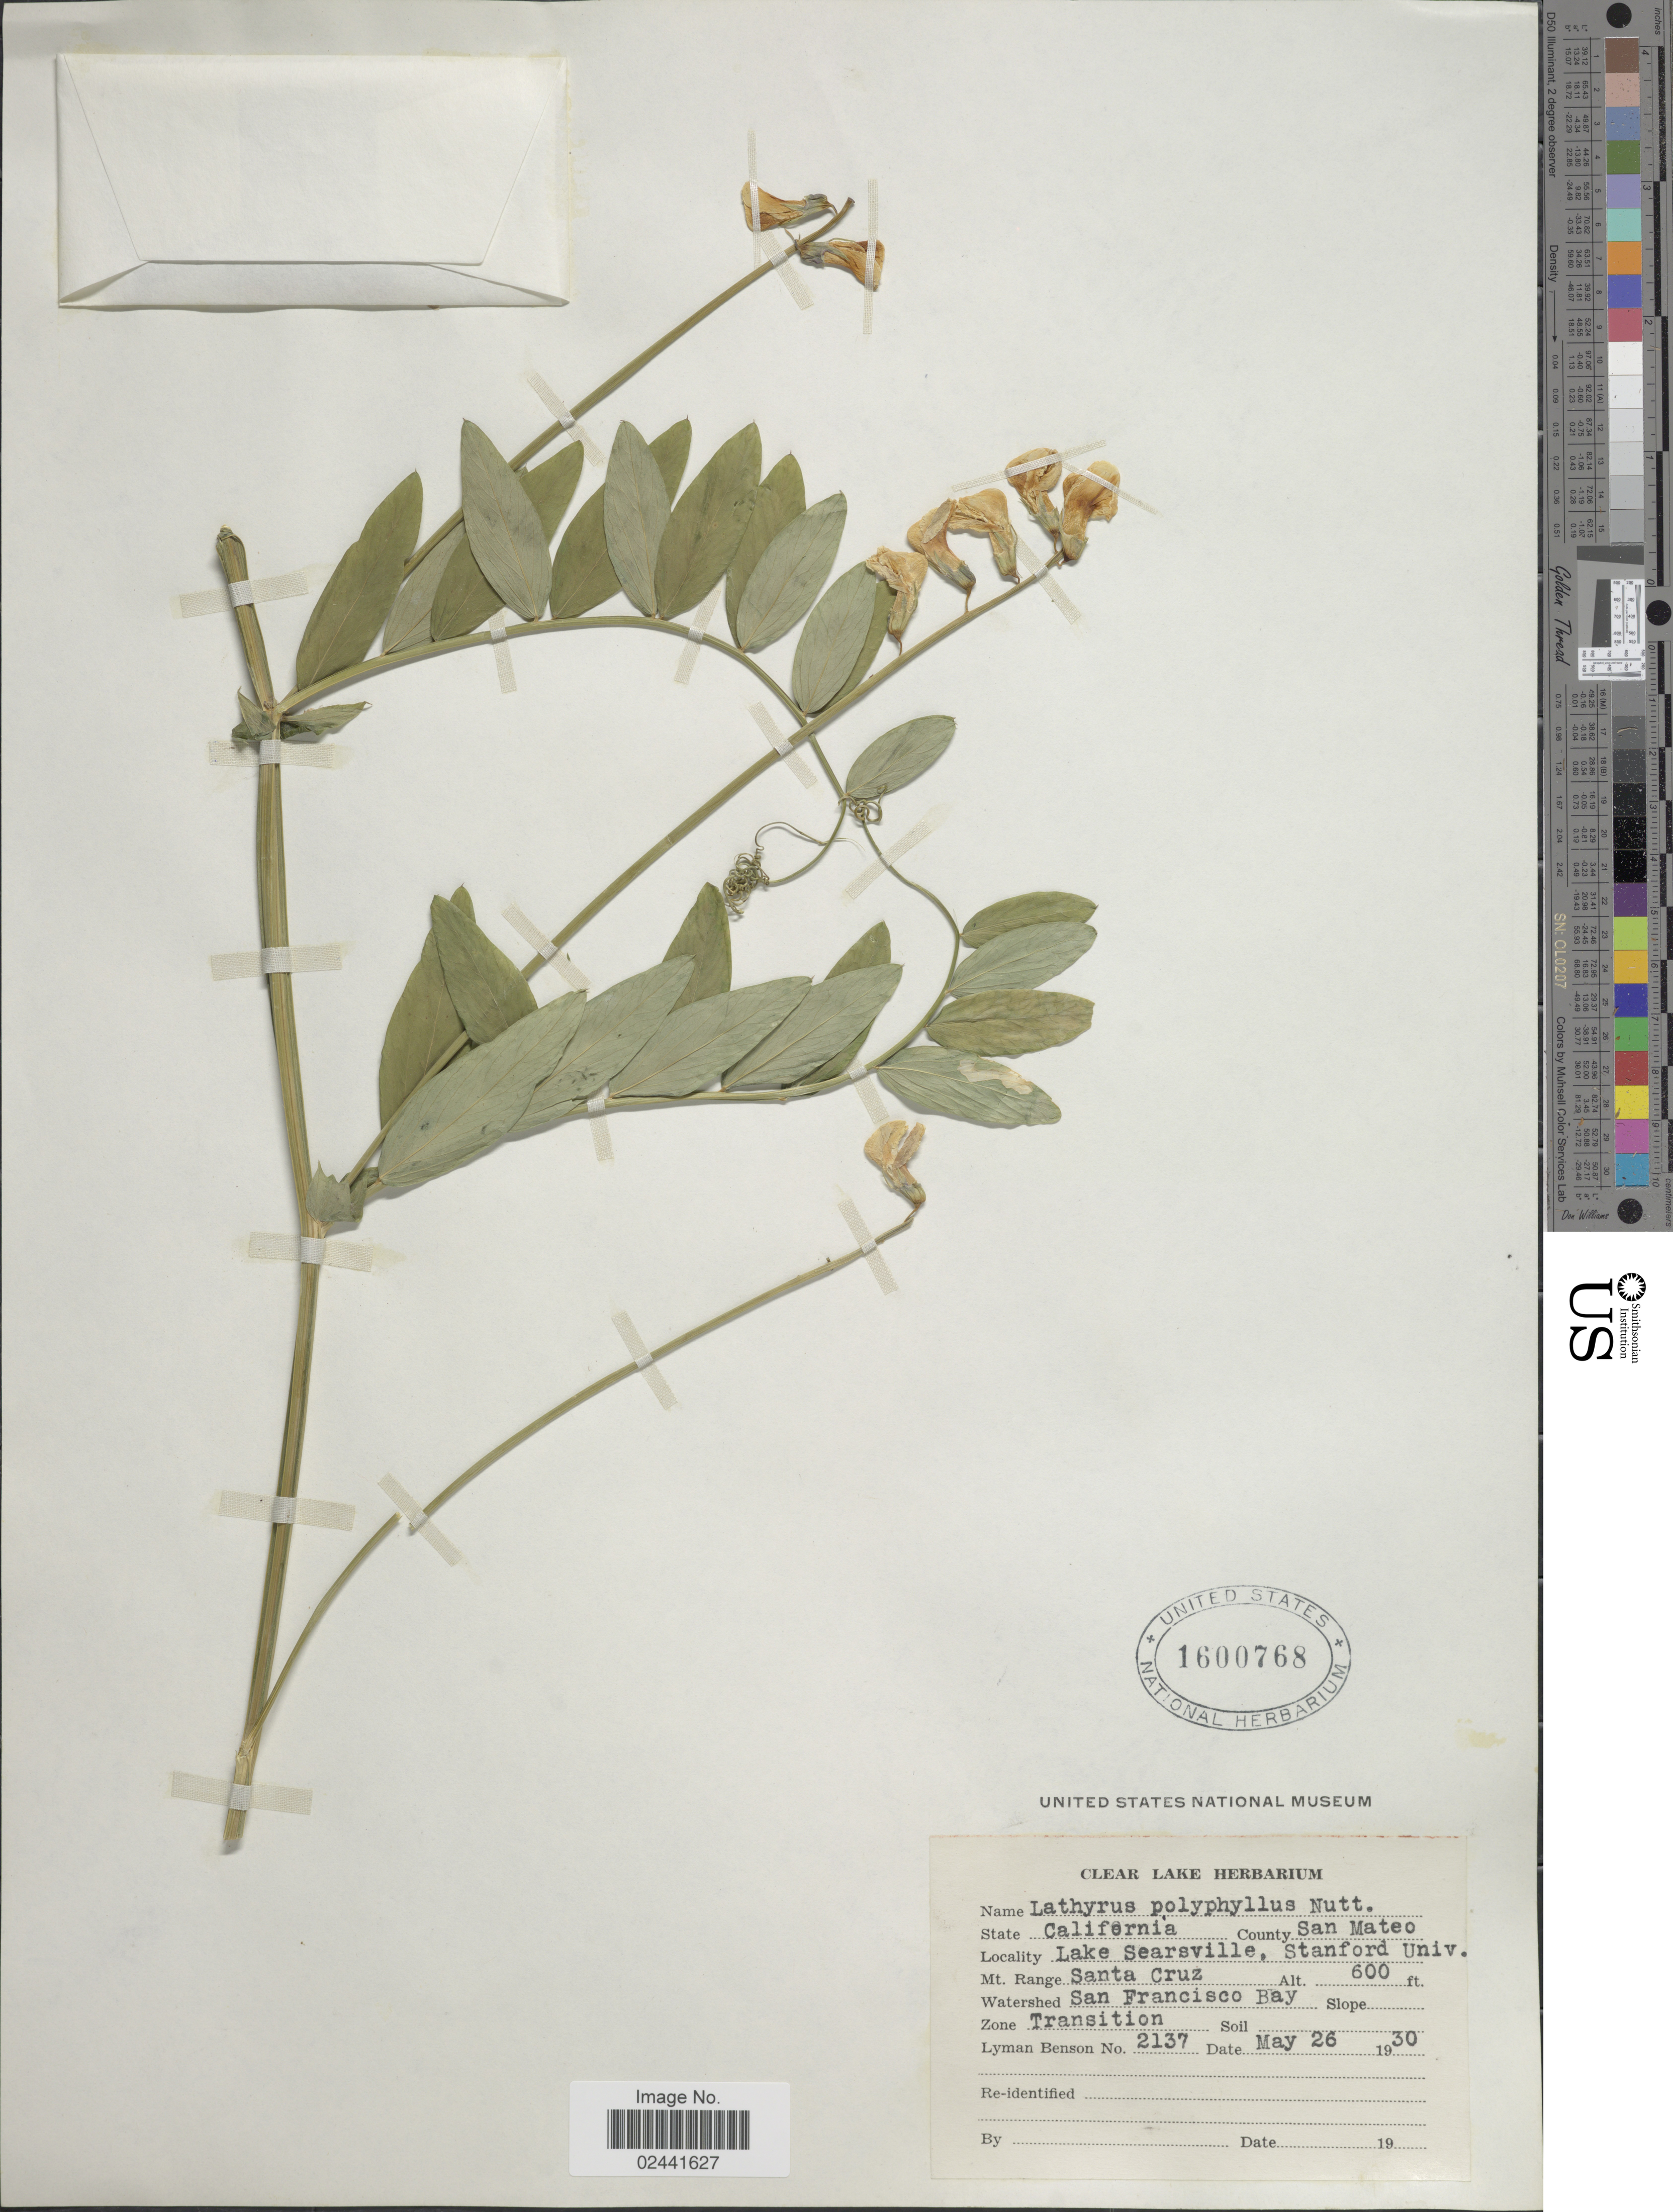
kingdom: Plantae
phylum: Tracheophyta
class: Magnoliopsida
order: Fabales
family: Fabaceae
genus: Lathyrus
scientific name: Lathyrus polyphyllus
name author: Nutt.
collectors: L. D. Benson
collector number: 2137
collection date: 1930-05-26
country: United States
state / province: California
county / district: San Mateo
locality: County San Mateo, Lake Searsville, Stanford Univ, Mt Range Santa Cruz, Watershed San Francisco Bay, Zone Transition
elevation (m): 183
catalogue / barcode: US 1600768